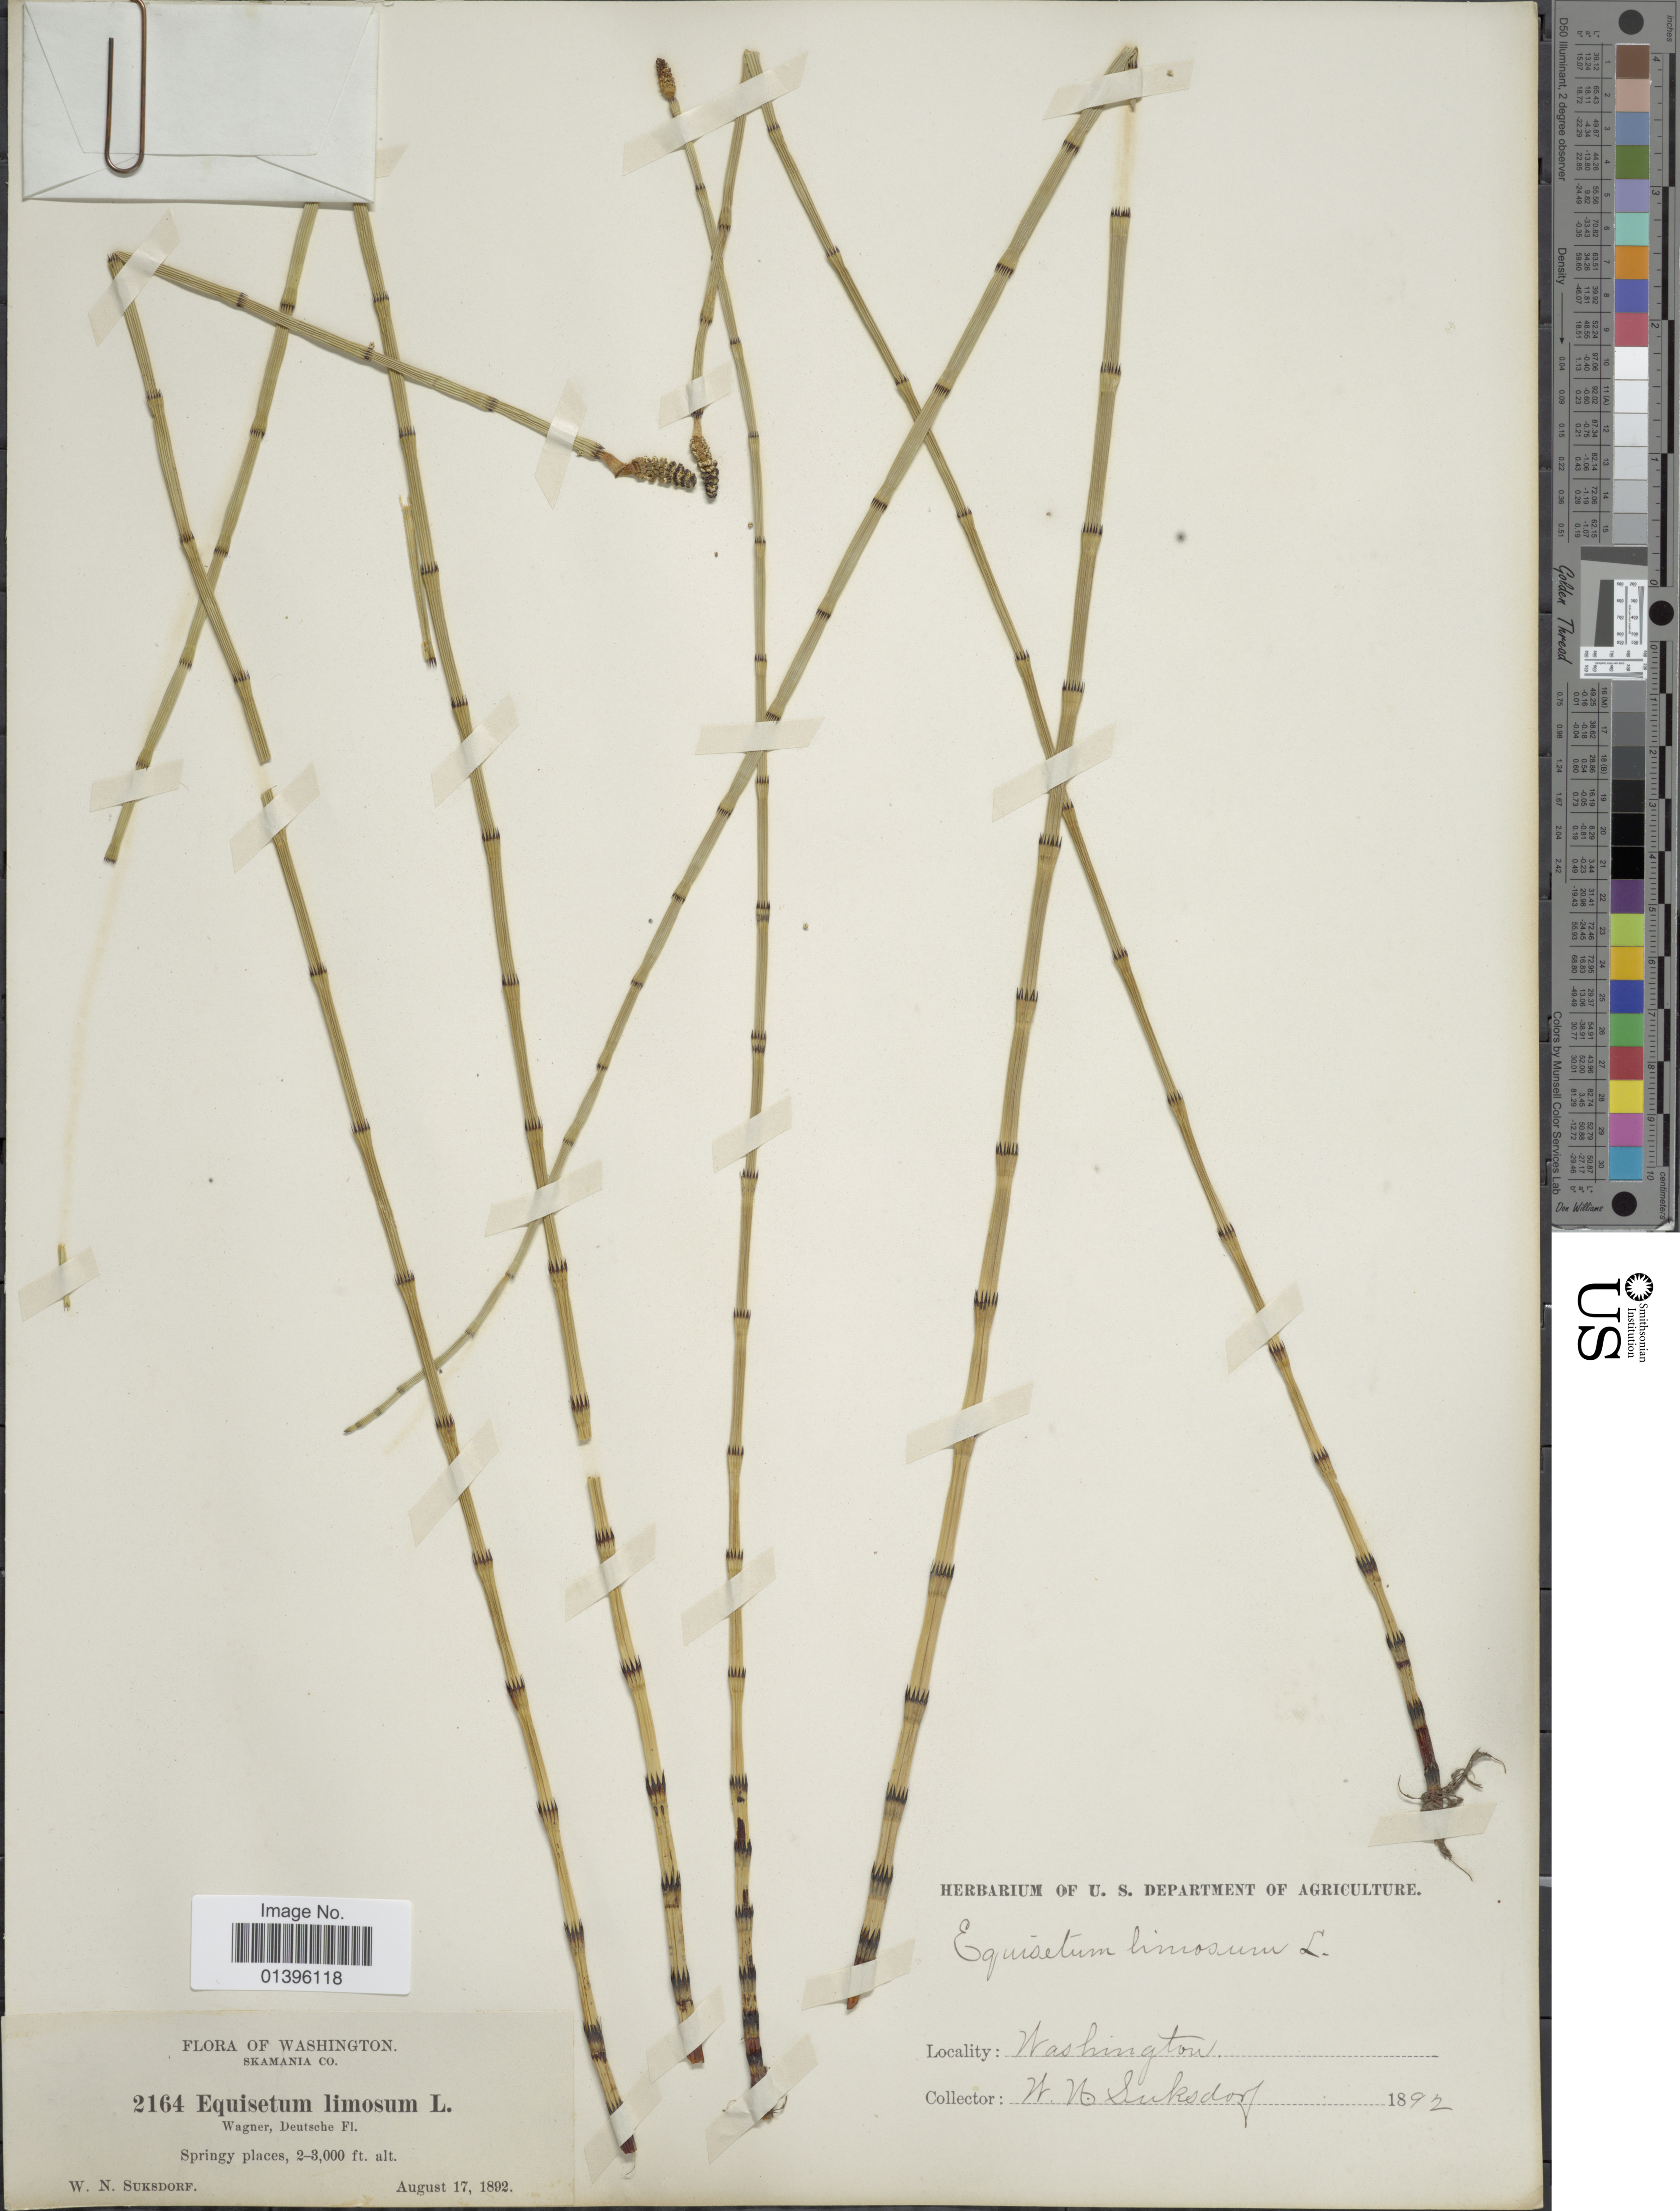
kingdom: Plantae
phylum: Tracheophyta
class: Polypodiopsida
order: Equisetales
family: Equisetaceae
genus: Equisetum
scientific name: Equisetum fluviatile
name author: L.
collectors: W. N. Suksdorf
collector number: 2164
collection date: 1892-08-17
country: United States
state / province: Washington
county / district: Skamania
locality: Skamania Co. Springy places.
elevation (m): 610